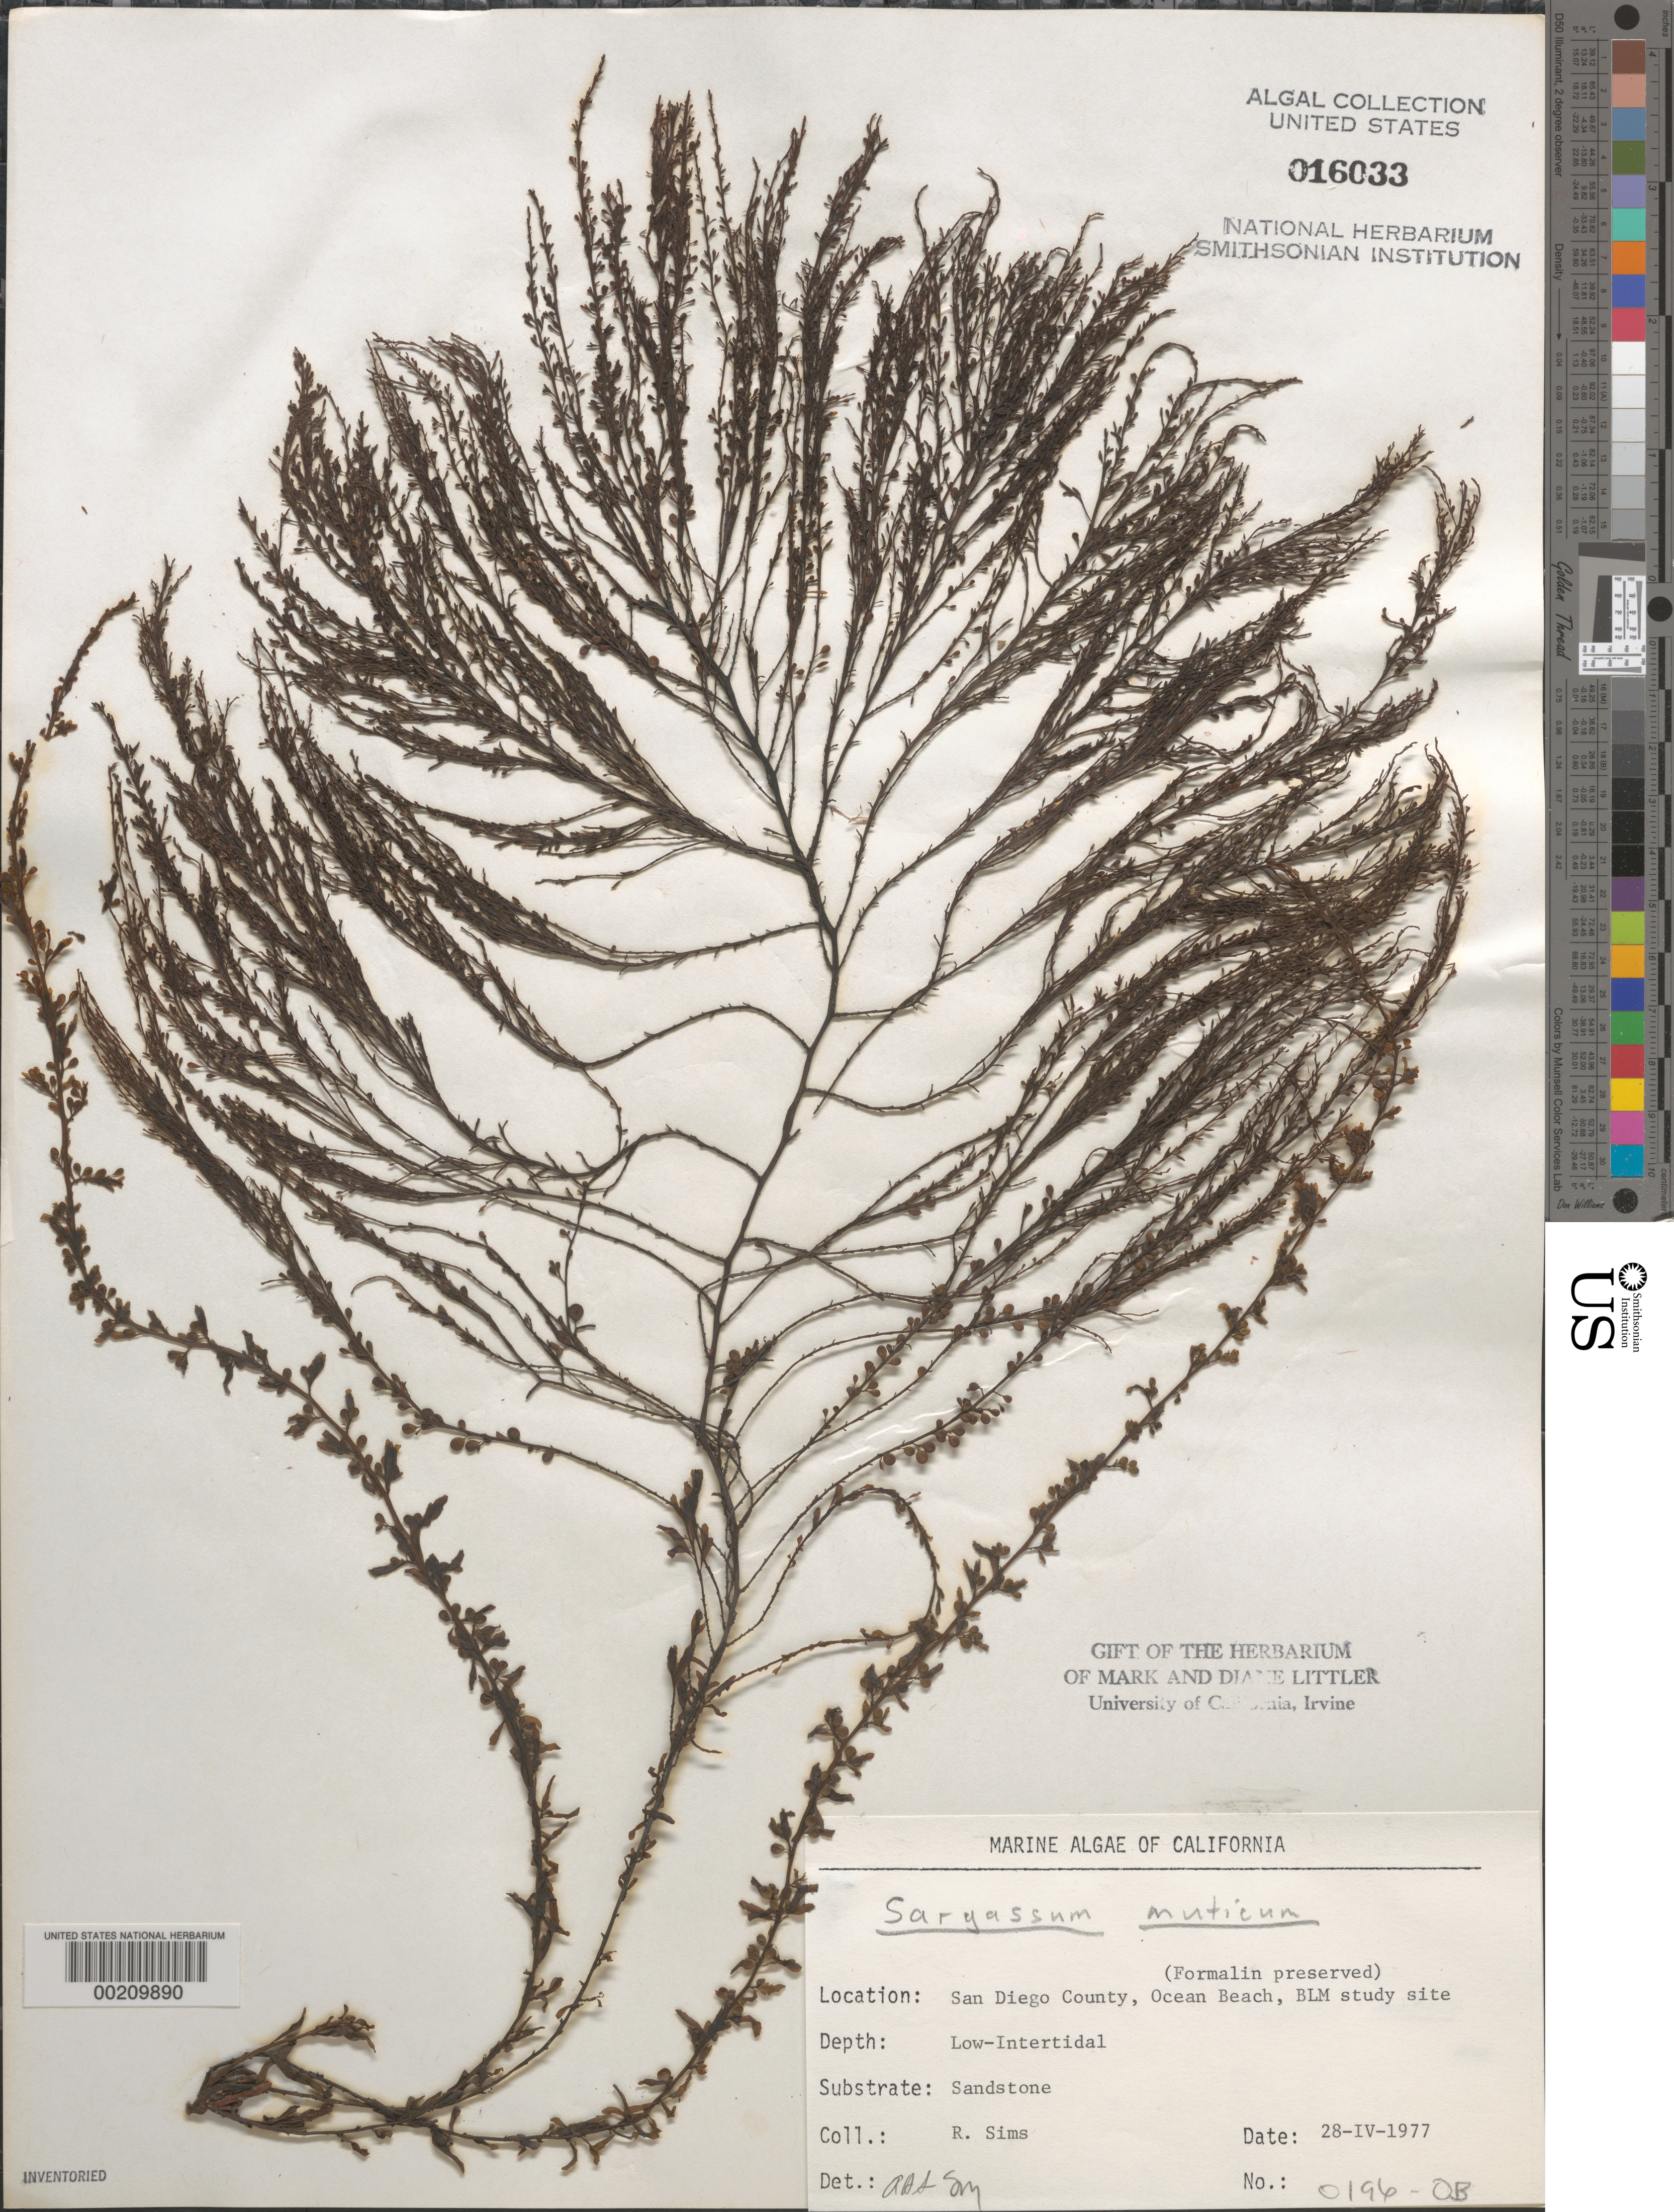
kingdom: Chromista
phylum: Ochrophyta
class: Phaeophyceae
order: Fucales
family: Sargassaceae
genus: Sargassum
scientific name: Sargassum muticum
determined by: Sims, Robert H.; Murray, S. N.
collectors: R. H. Sims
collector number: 0196-sd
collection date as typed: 28 Apr 1977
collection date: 1977-04-28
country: United States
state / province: California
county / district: San Diego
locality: Ocean Beach, end of Del Monte Street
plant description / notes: BLM-SOCALBIGHT Rocky Intertidal Survey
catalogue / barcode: US 16033